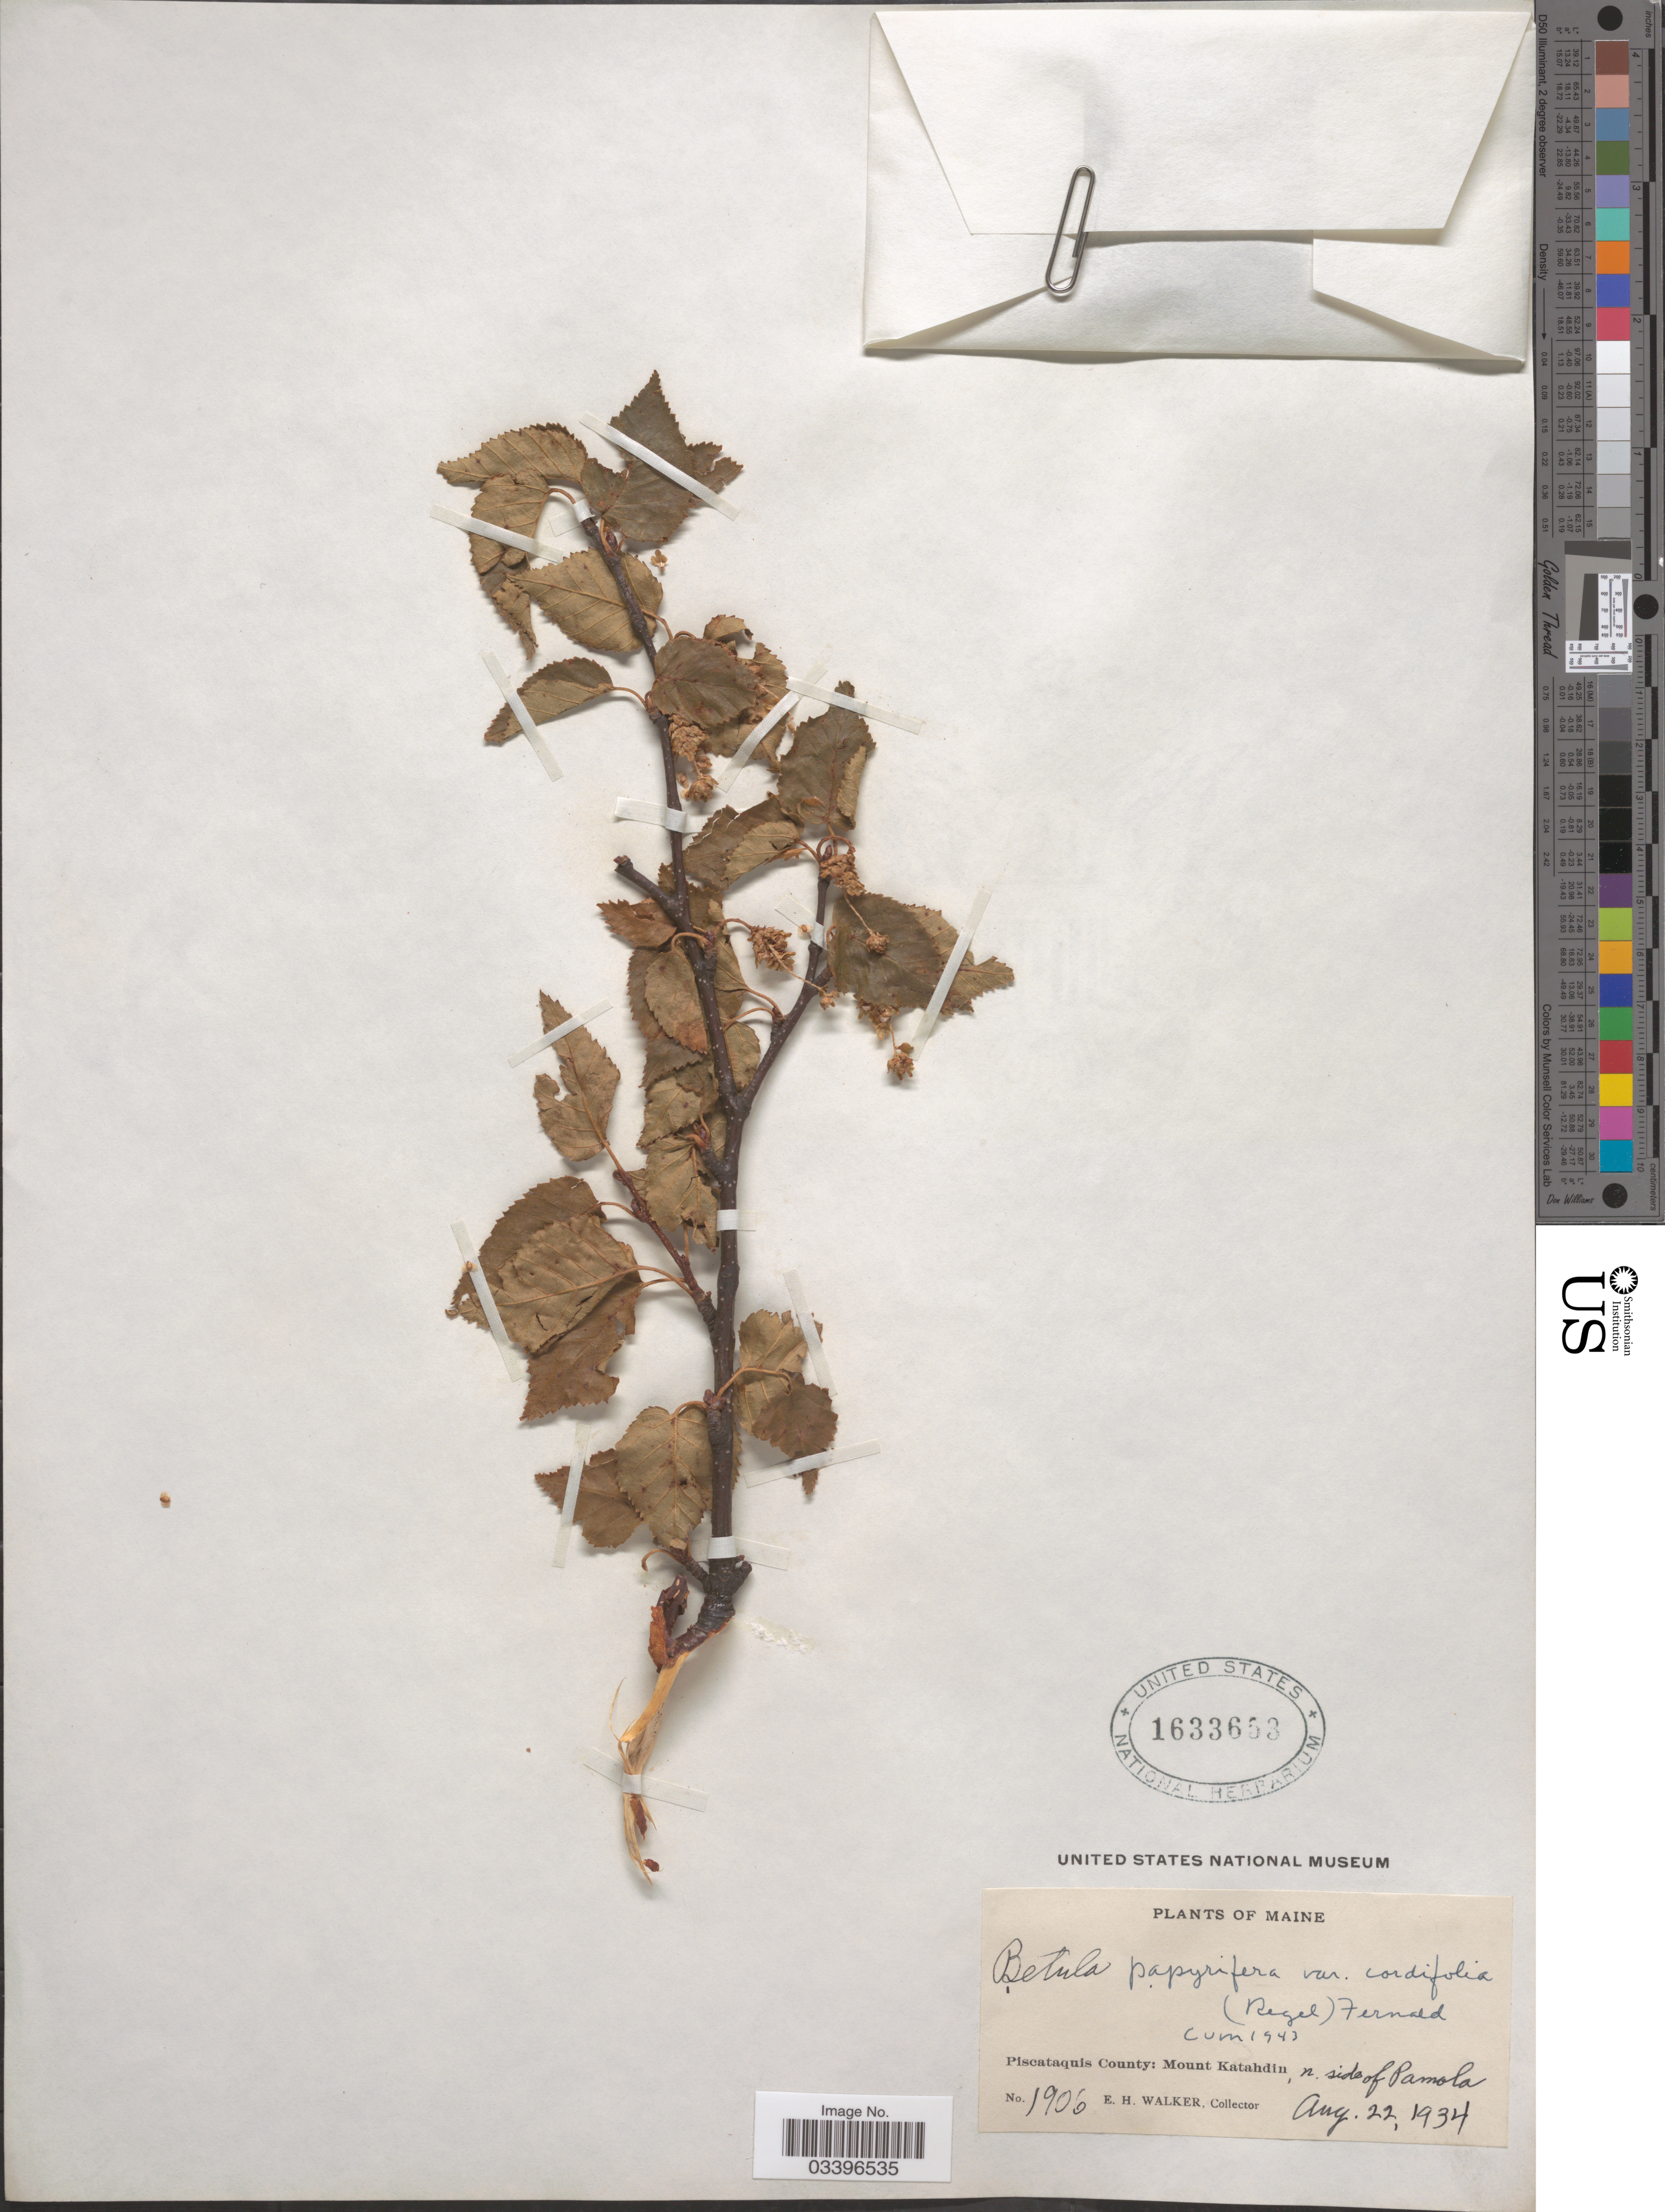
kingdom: Plantae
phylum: Tracheophyta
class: Magnoliopsida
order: Fagales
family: Betulaceae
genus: Betula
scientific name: Betula papyrifera var. cordifolia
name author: (Regel) Regel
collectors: E. H. Walker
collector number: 1906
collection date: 1934-08-22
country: United States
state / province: Maine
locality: Piscataquis County: Mount Katahdin, n. side of Pamola.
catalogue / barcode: US 1633653